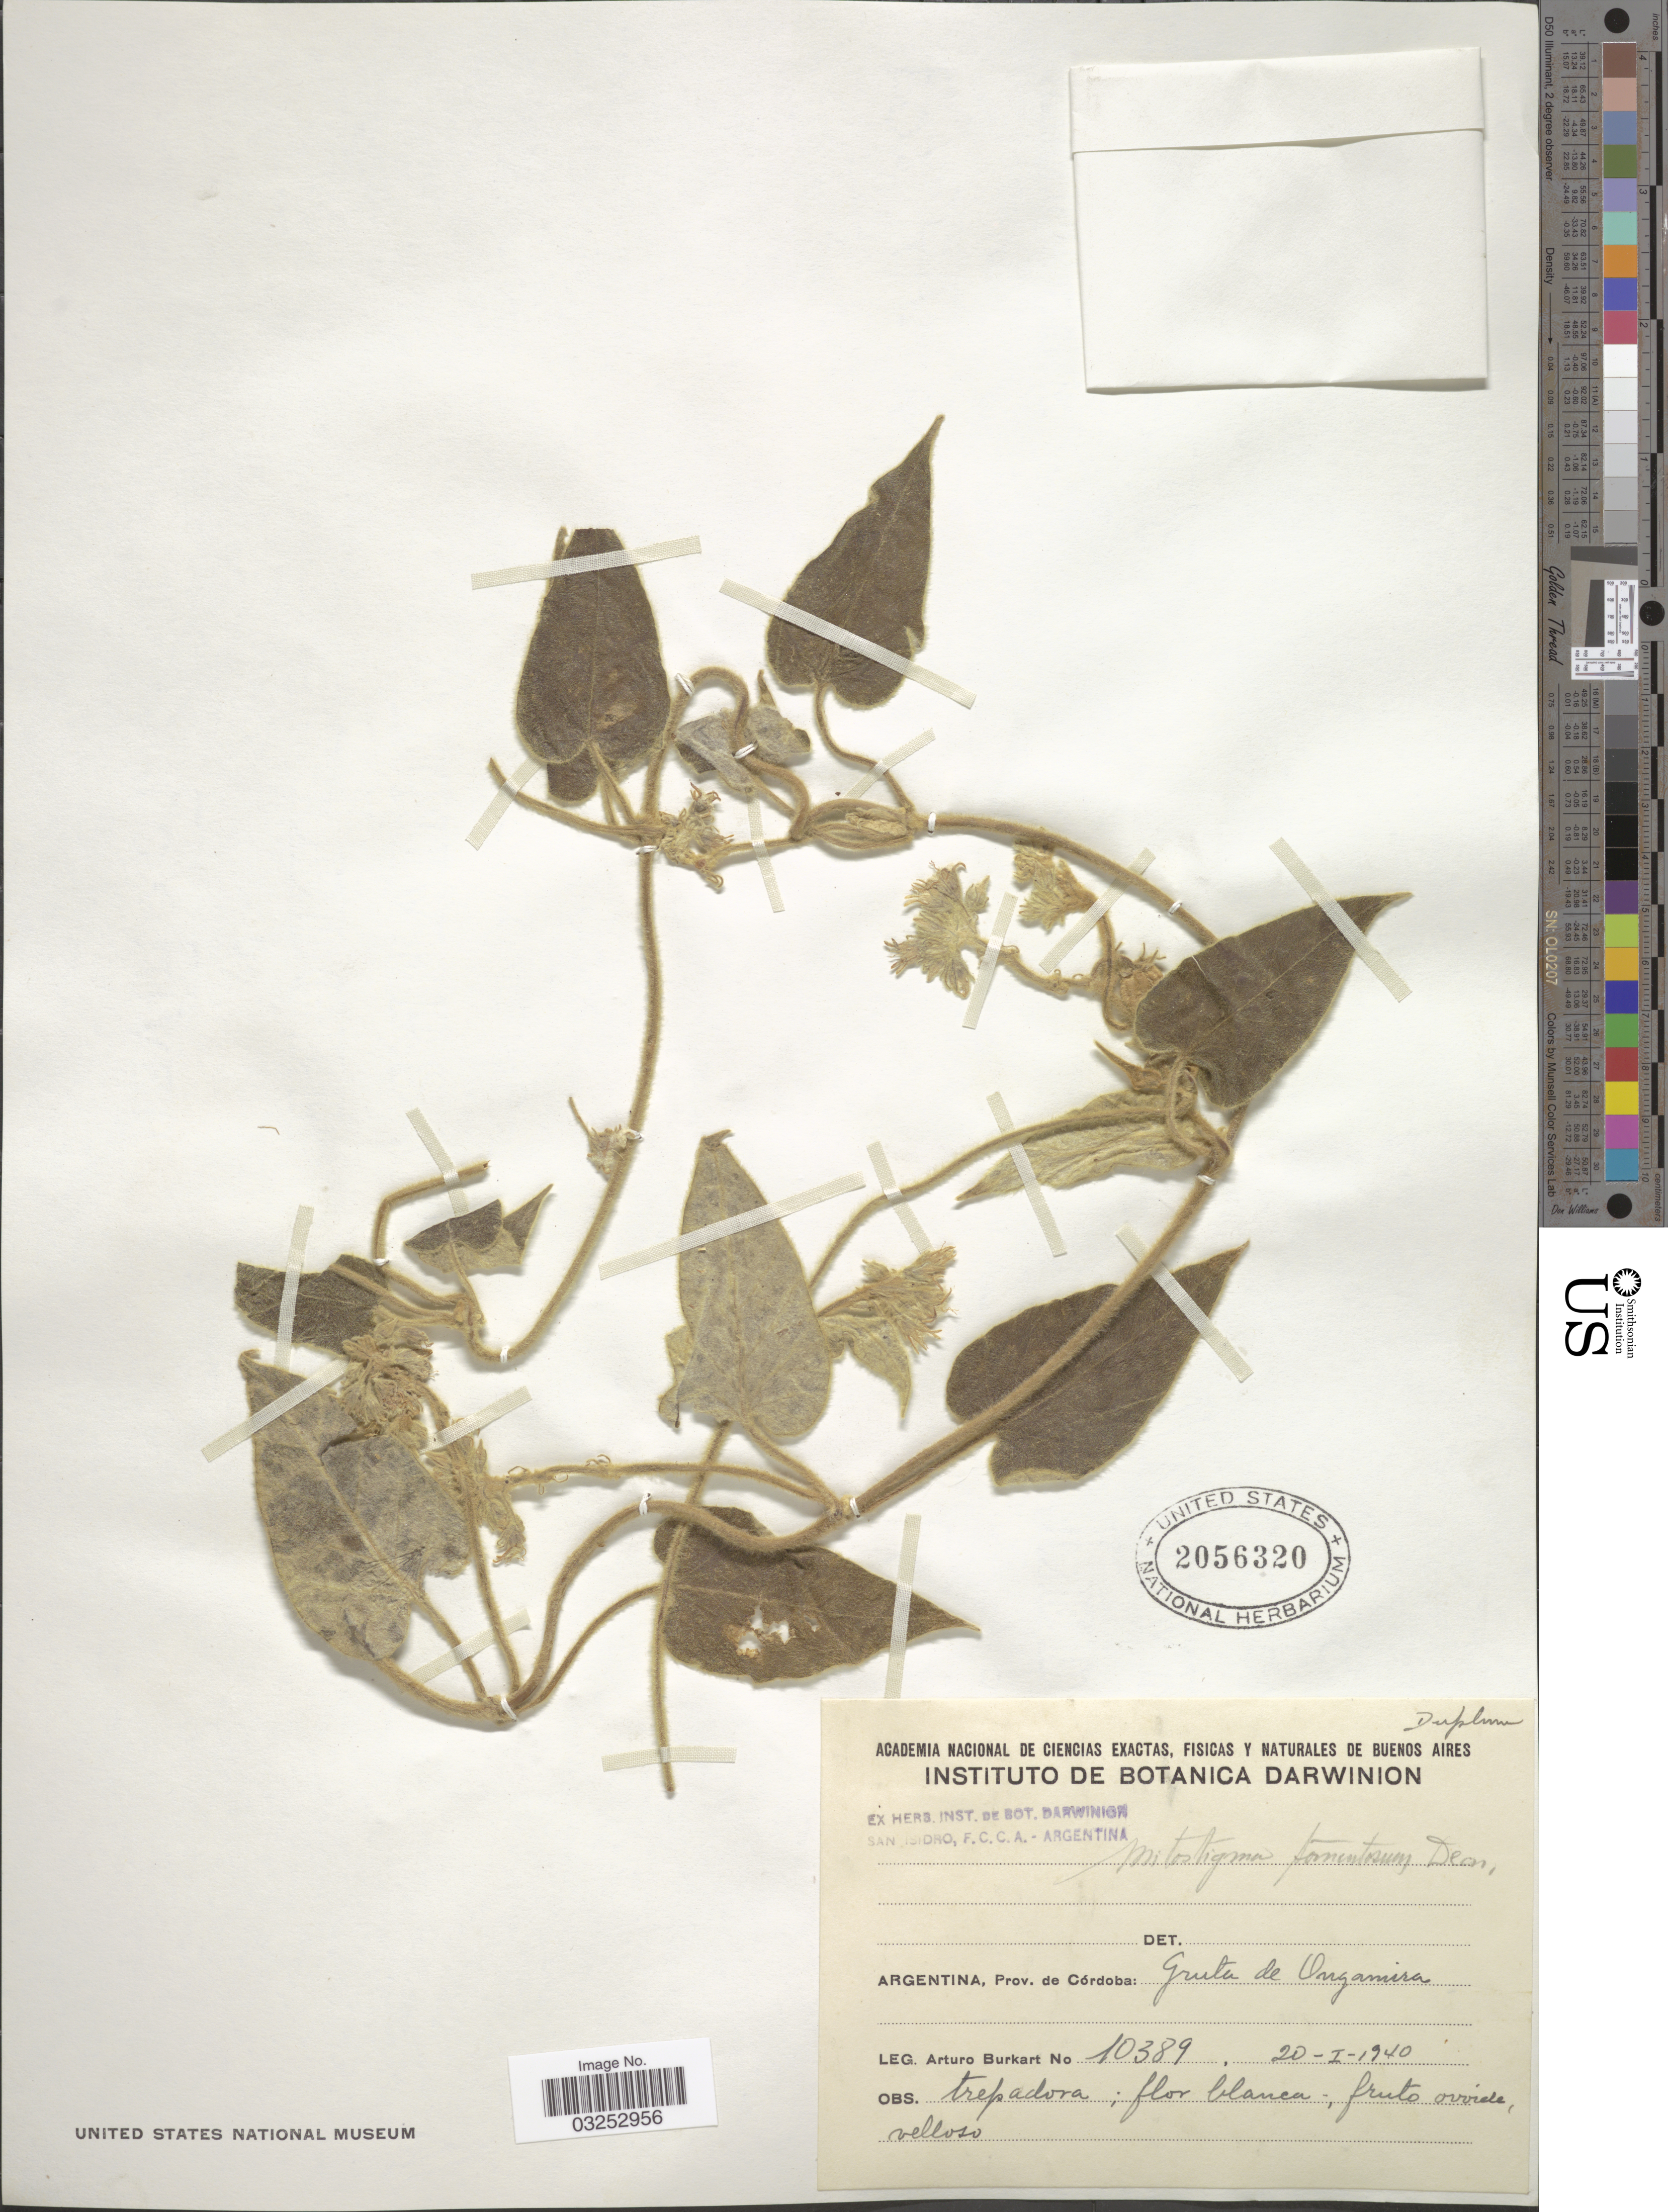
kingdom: Plantae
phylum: Tracheophyta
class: Magnoliopsida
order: Gentianales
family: Apocynaceae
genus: Mitostigma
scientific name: Mitostigma tomentosum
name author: Decne.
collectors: A. E. Burkart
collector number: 10389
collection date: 1940-01-20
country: Argentina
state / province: Cordoba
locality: Prov. de Córdoba: Gruta de Ongamira.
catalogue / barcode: US 2056320